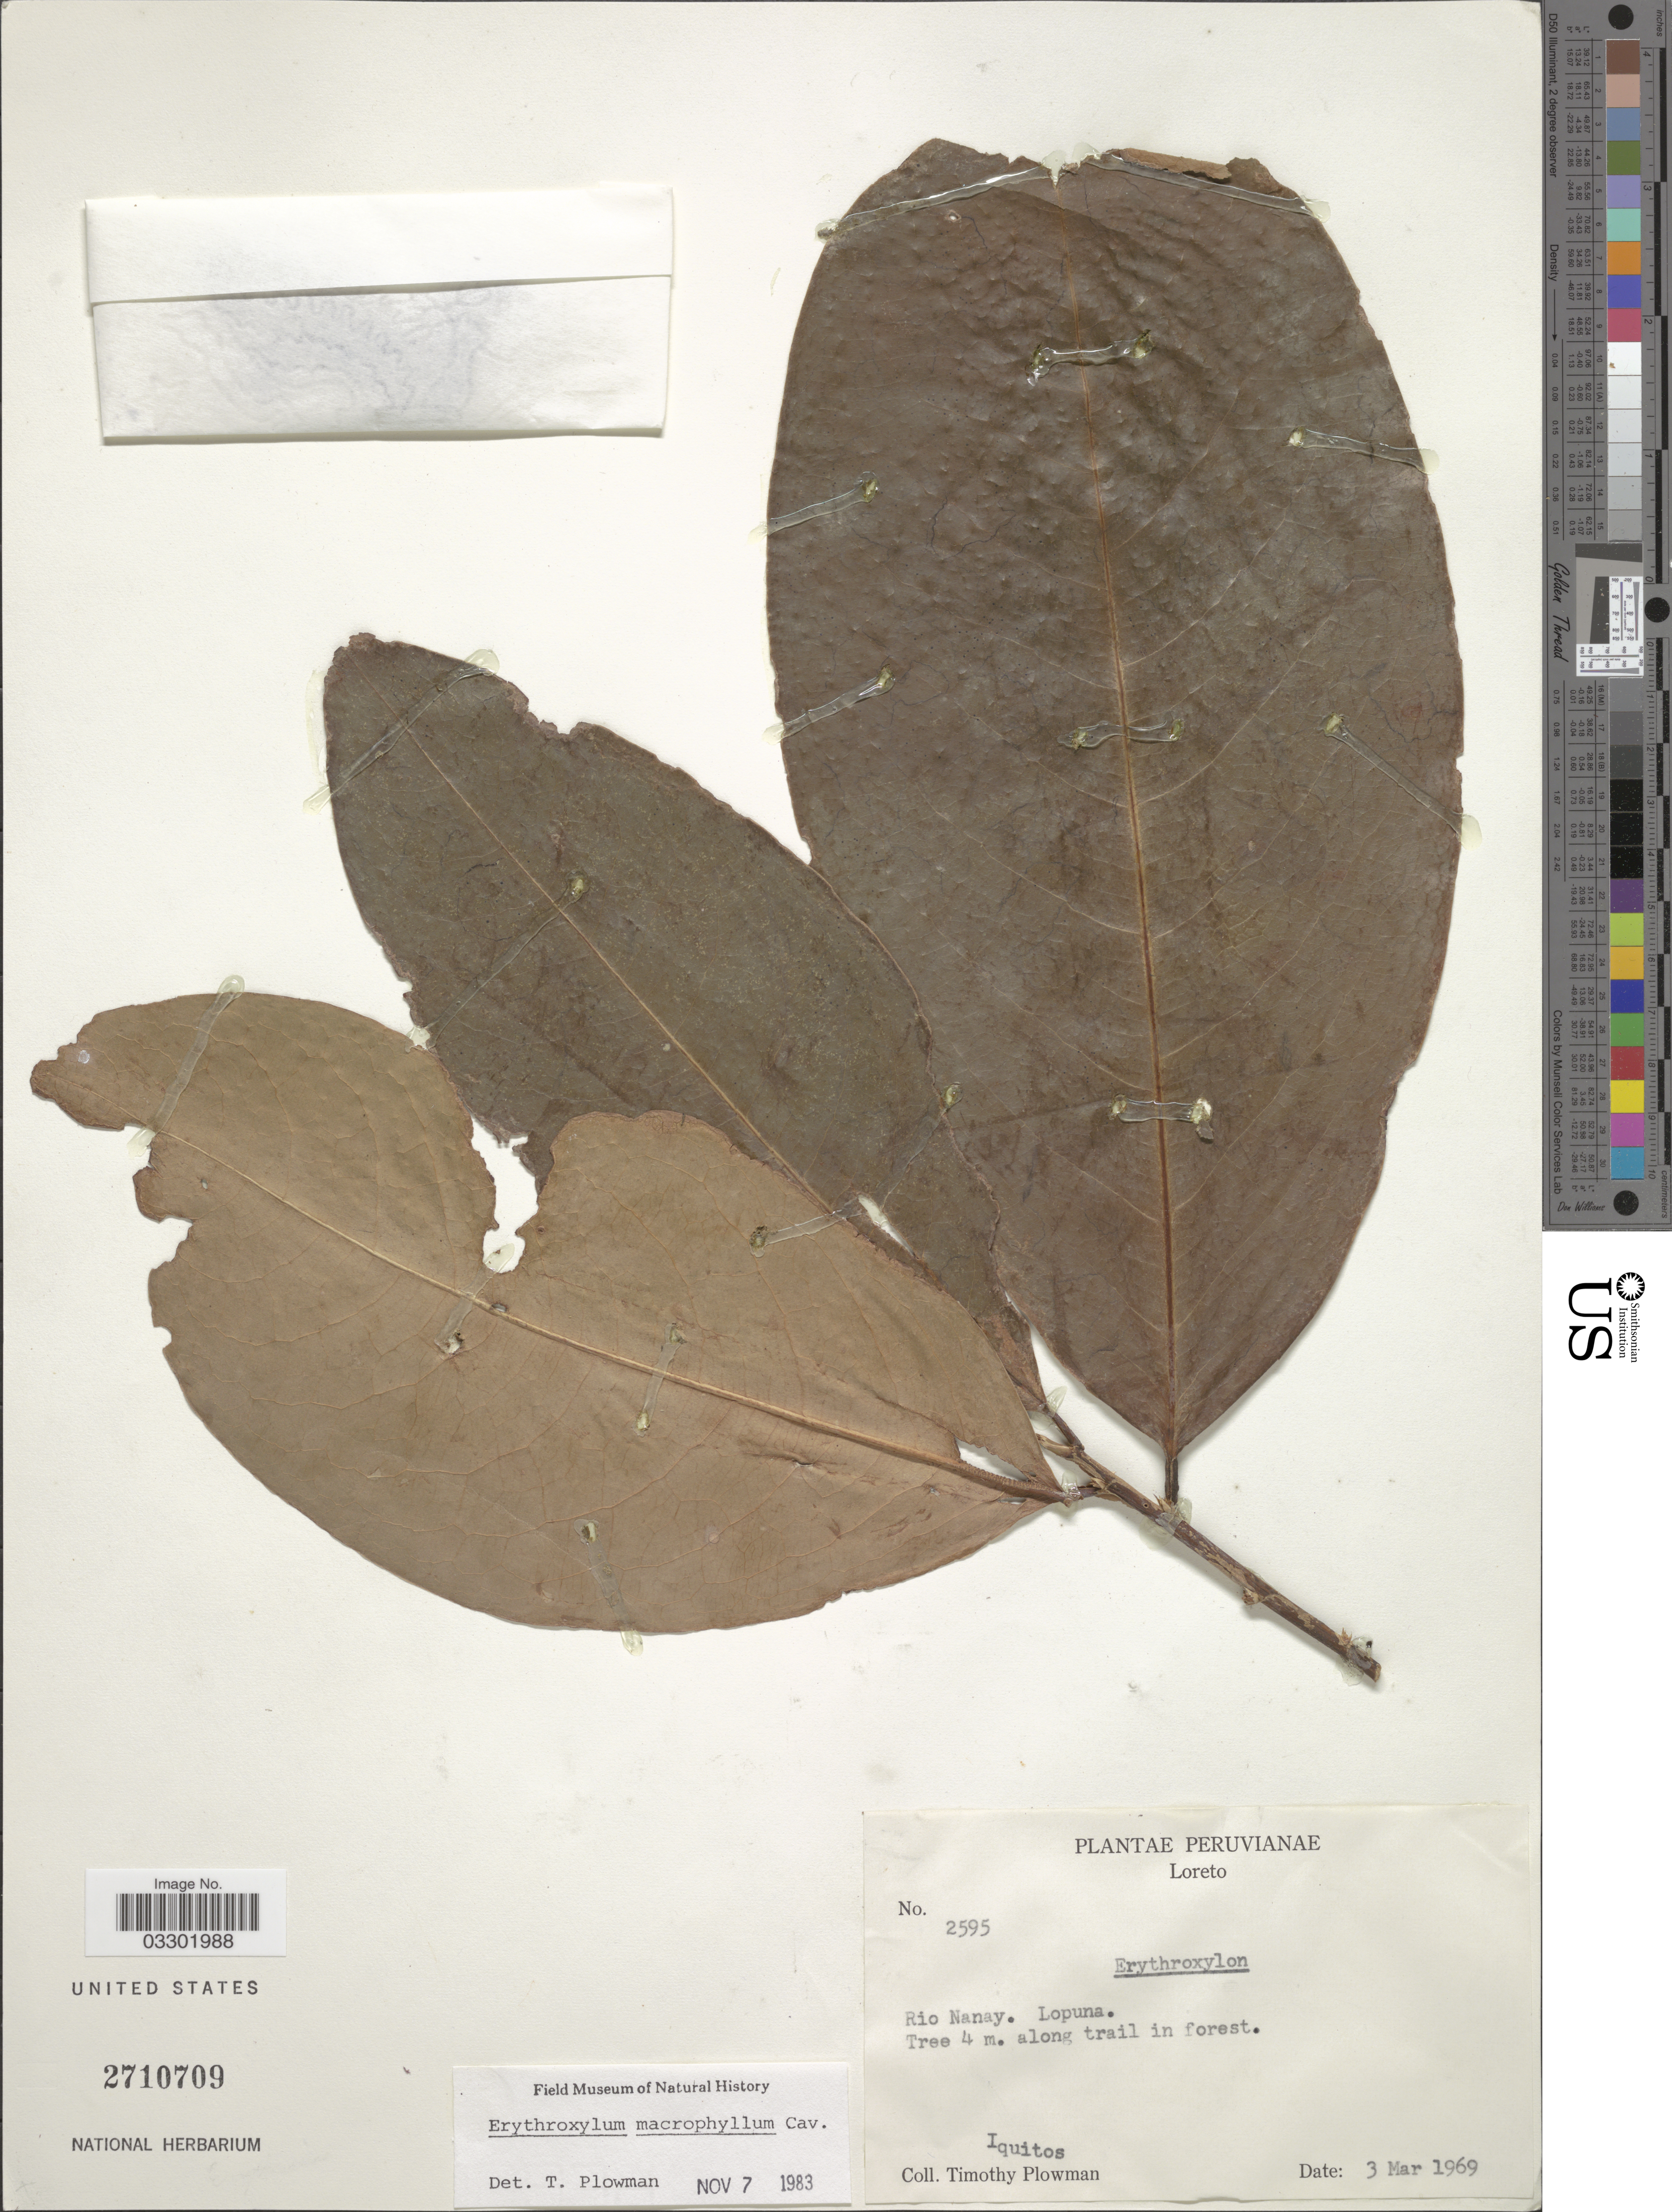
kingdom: Plantae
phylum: Tracheophyta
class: Magnoliopsida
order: Malpighiales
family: Erythroxylaceae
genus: Erythroxylum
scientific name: Erythroxylum macrophyllum var. macrophyllum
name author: Cav.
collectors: T. Plowman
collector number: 2595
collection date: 1969-03-03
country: Peru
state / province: Loreto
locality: Iquitos.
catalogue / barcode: US 2710709